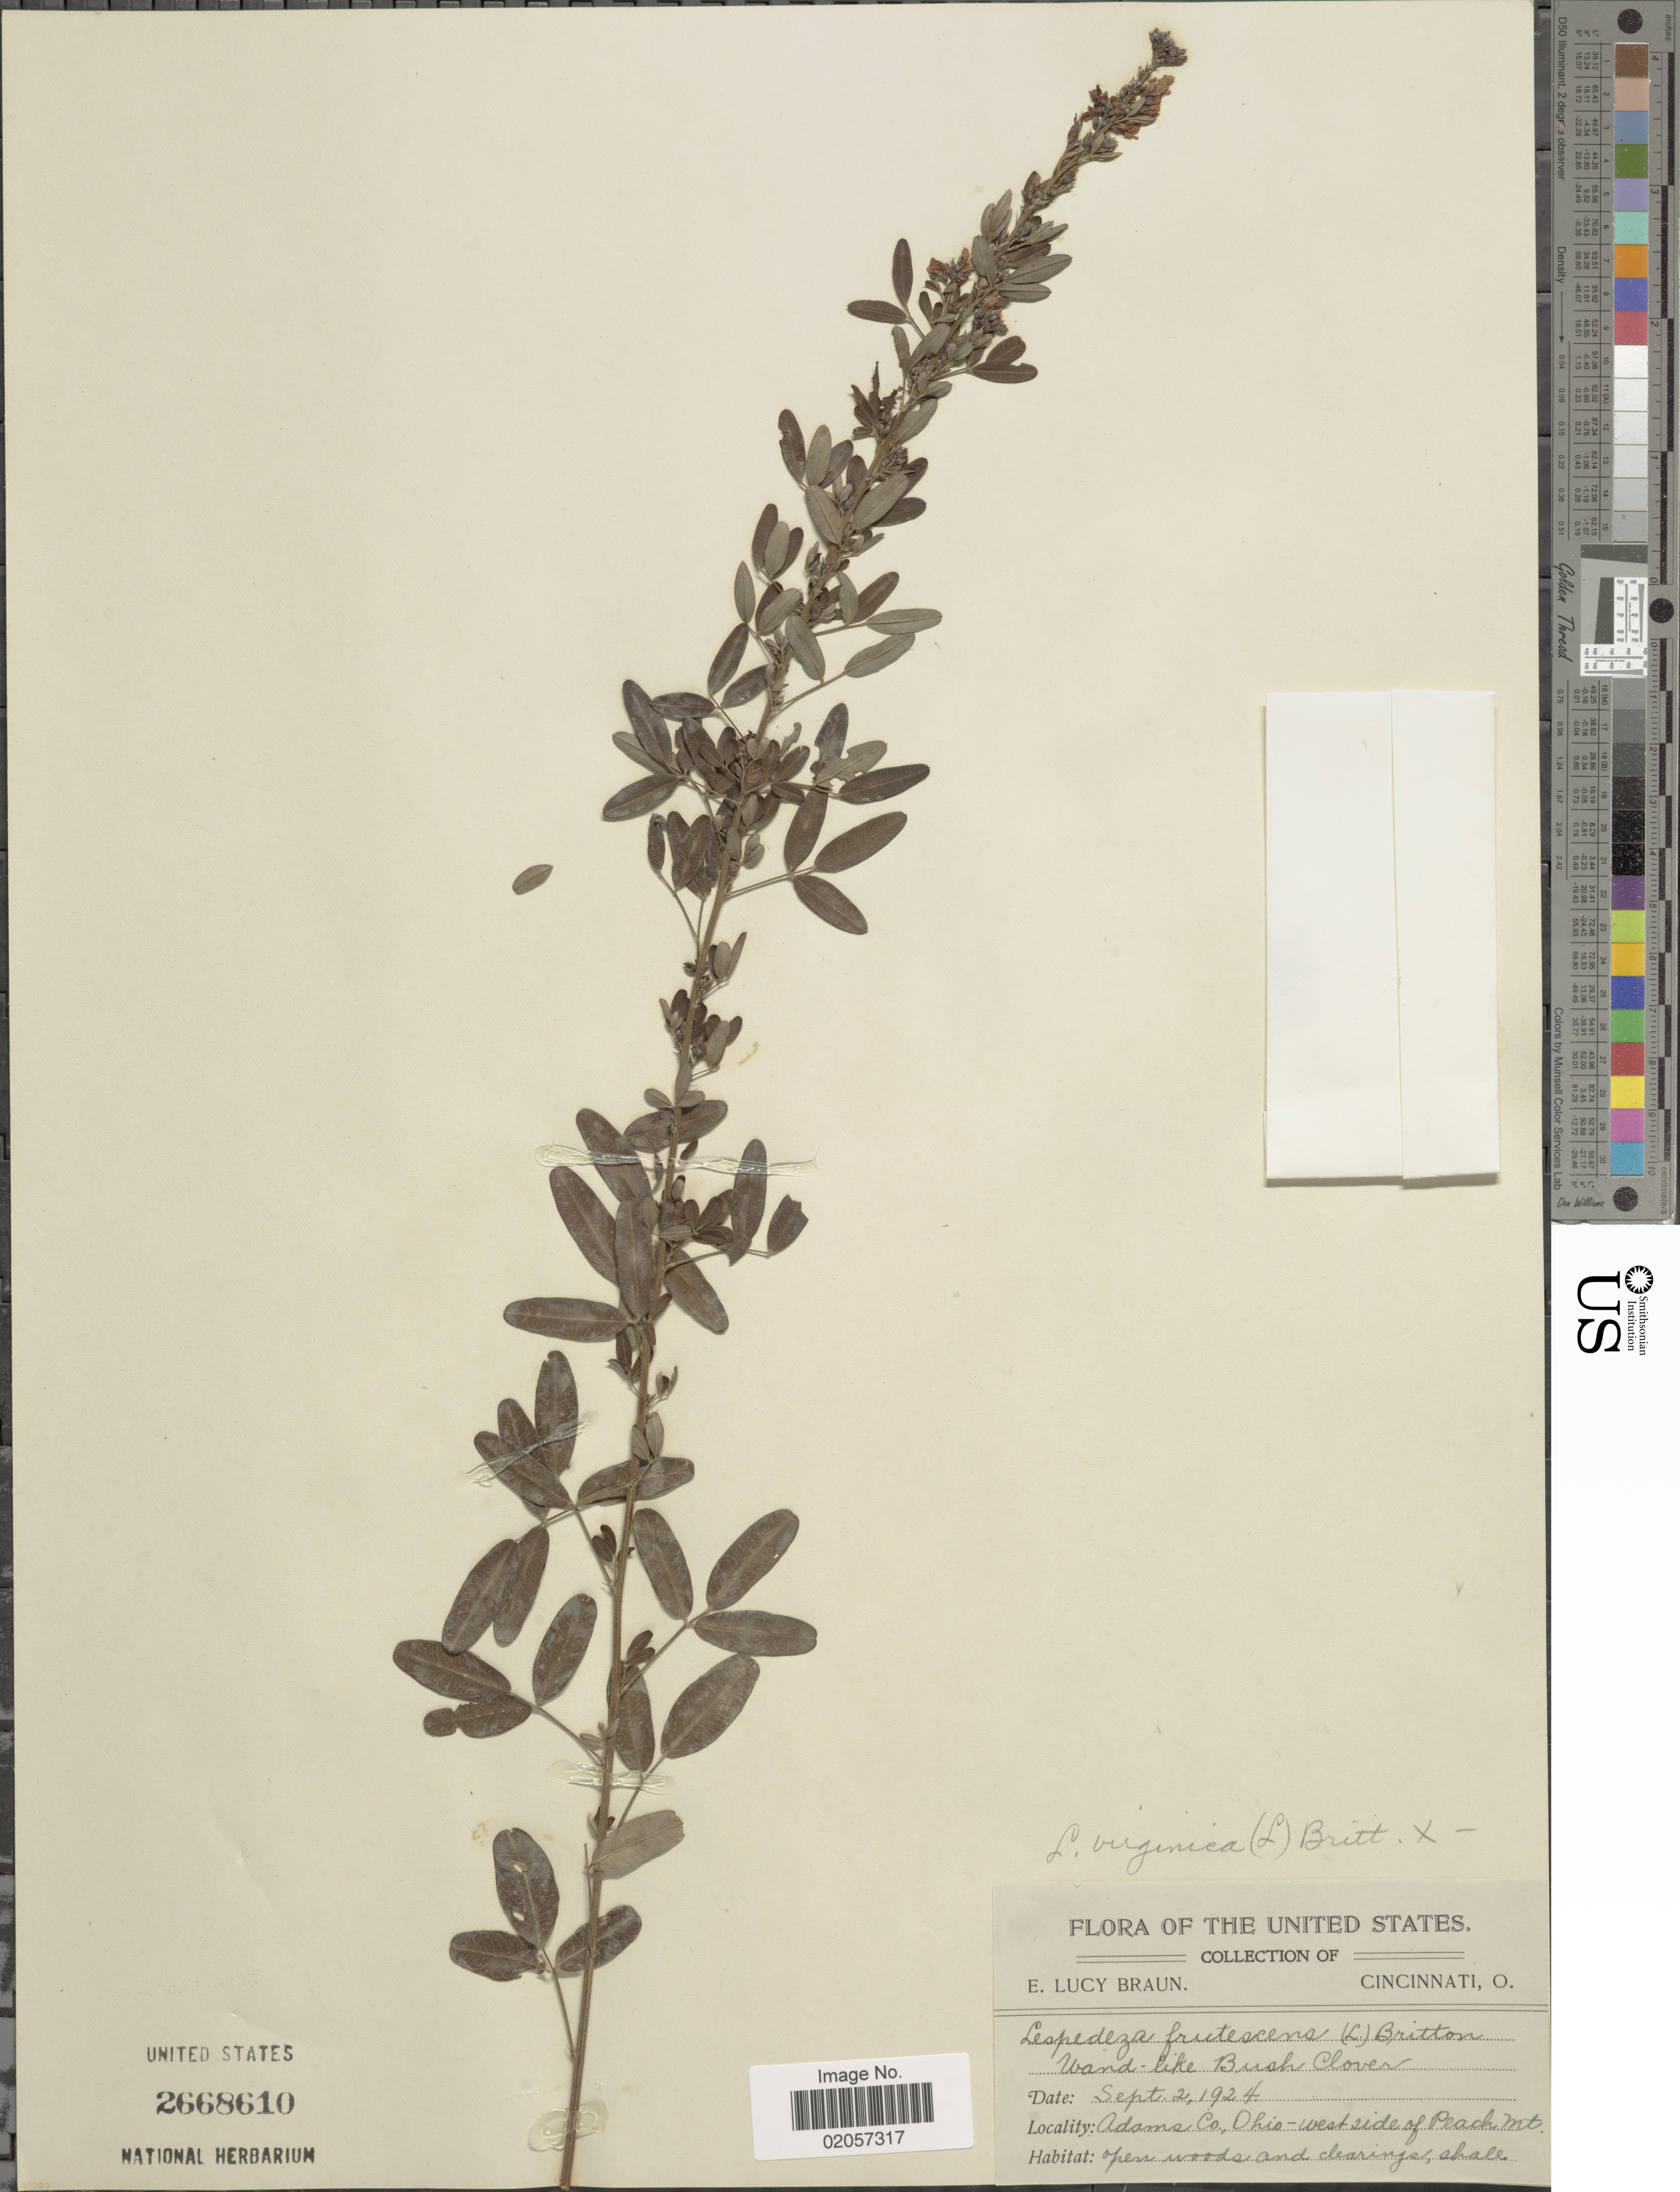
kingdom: Plantae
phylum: Tracheophyta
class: Magnoliopsida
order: Fabales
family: Fabaceae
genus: Lespedeza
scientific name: Lespedeza virginica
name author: (L.) Britton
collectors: E. L. Braun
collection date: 1924-09-02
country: United States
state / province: Ohio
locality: Adams, Co, Ohio-west side of Peach Mt.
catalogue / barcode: US 2668610